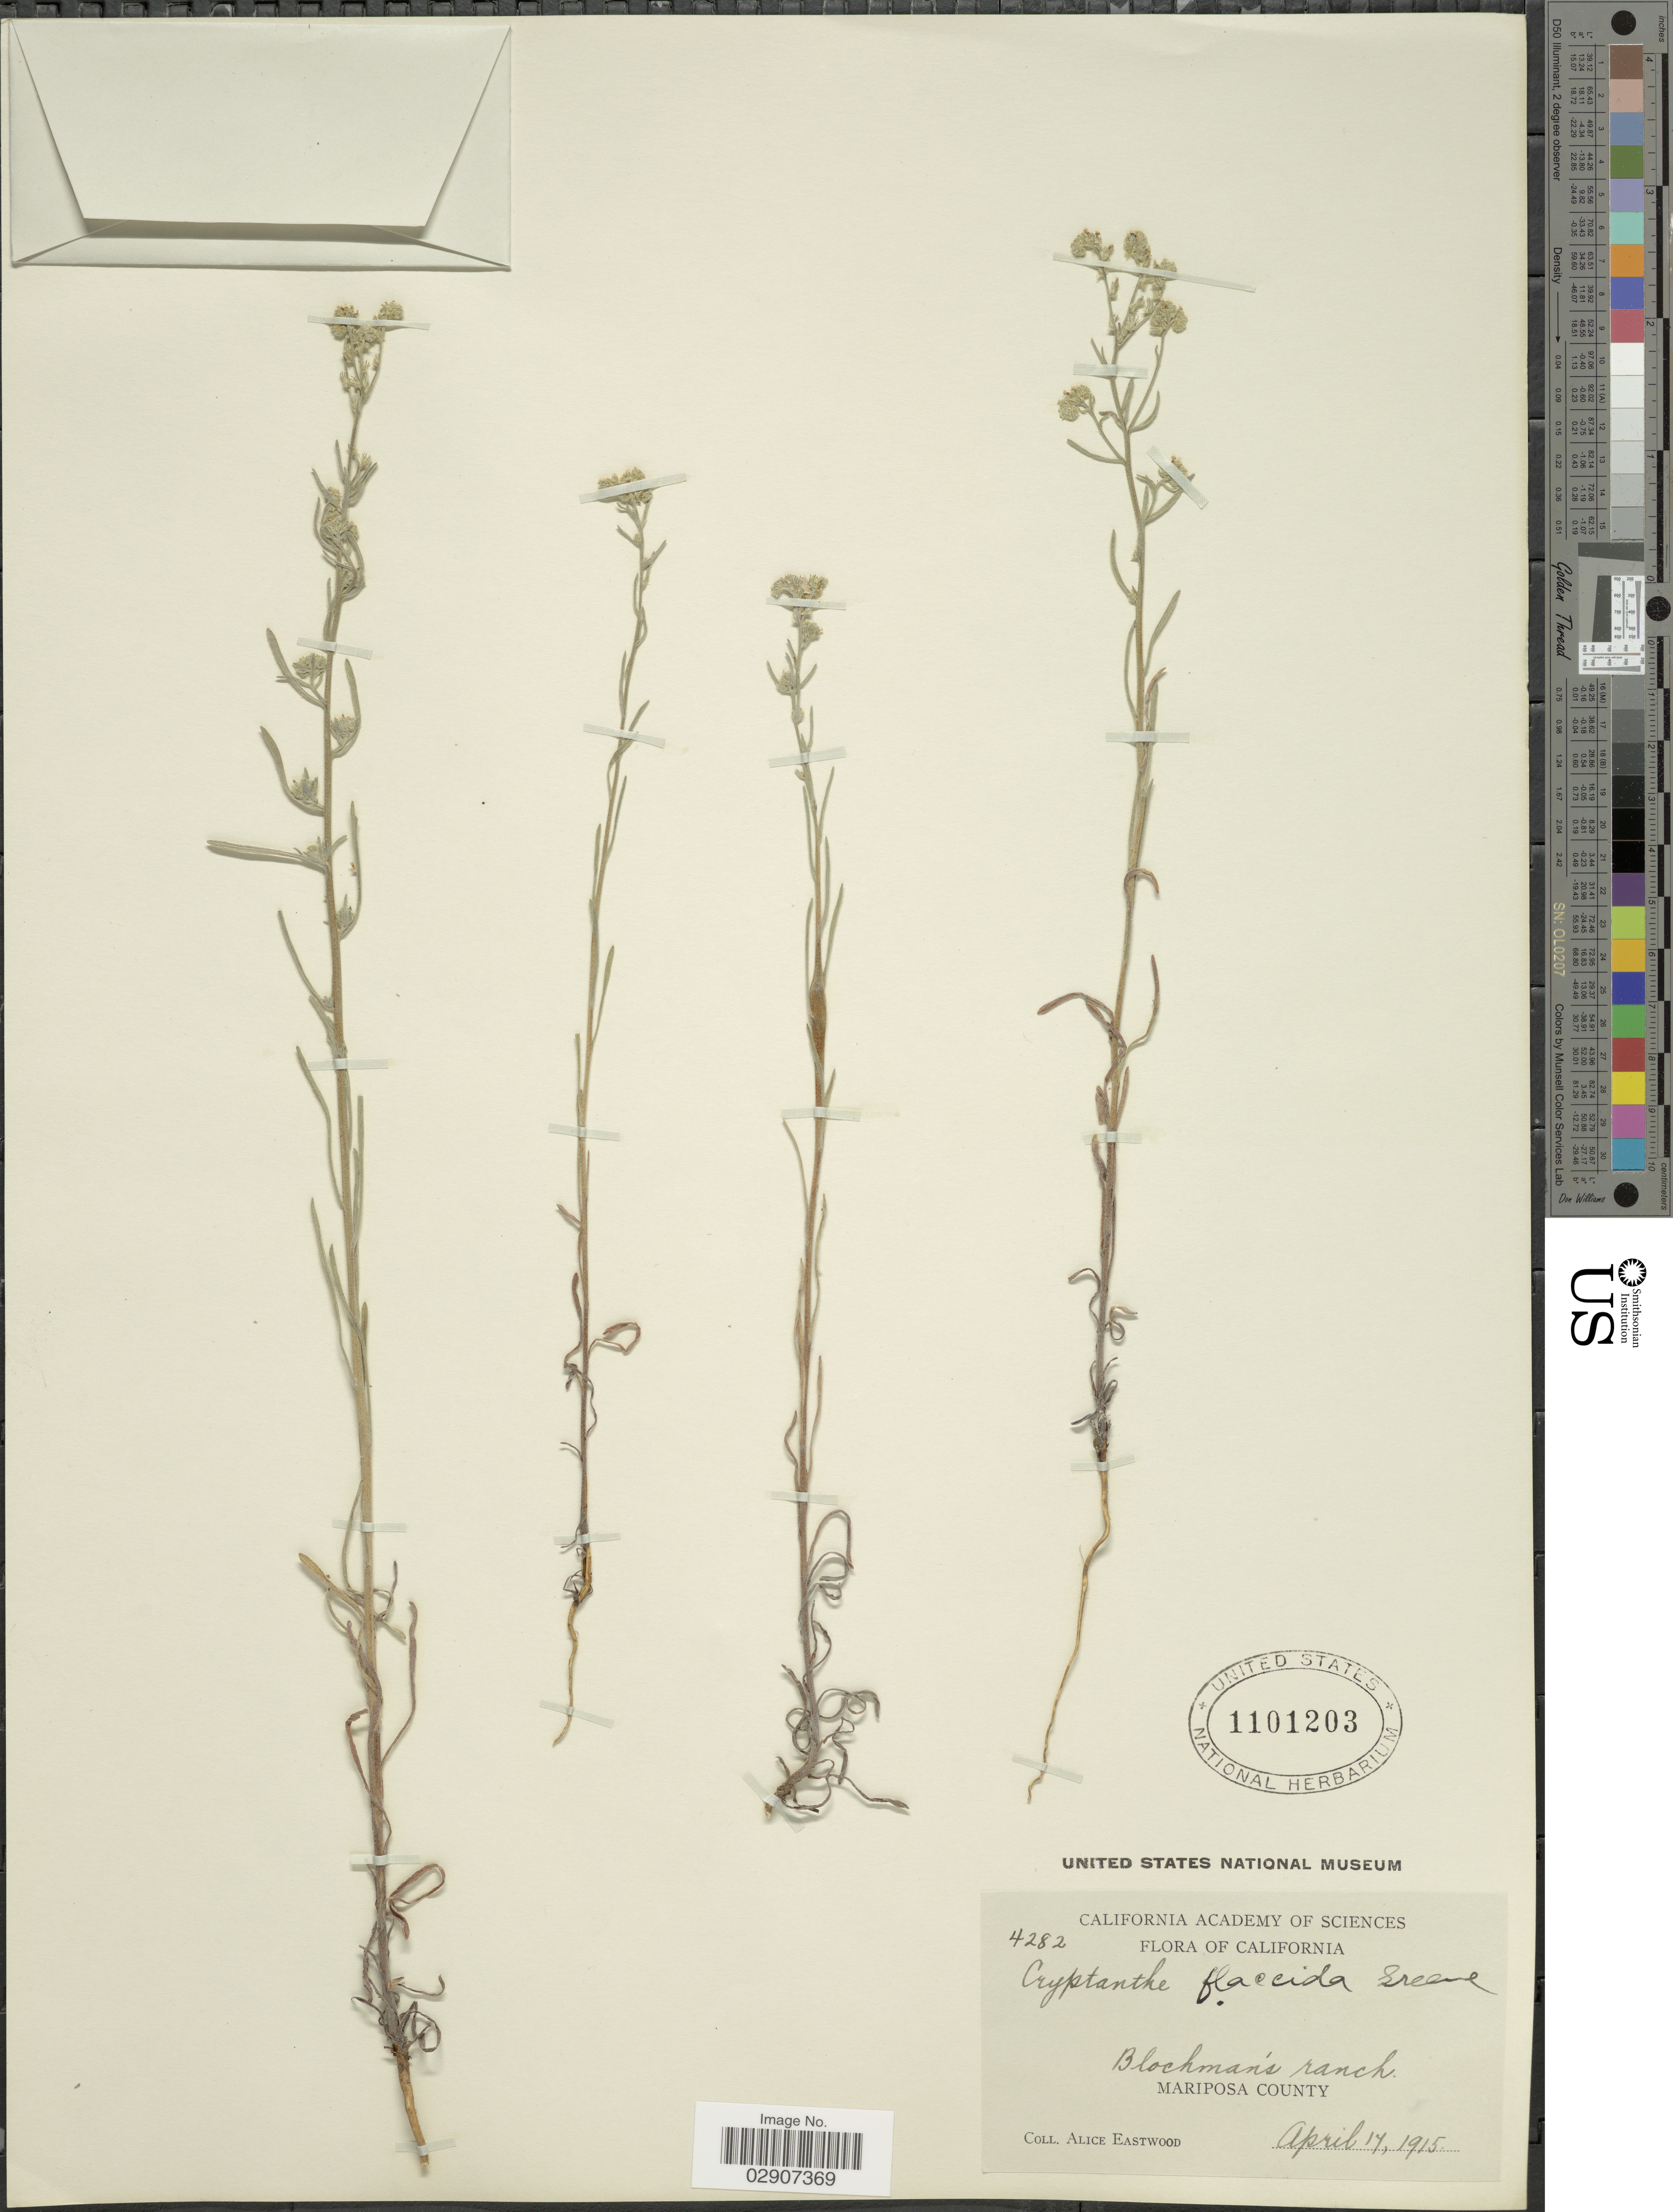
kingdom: Plantae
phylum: Tracheophyta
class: Magnoliopsida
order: Boraginales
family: Boraginaceae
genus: Cryptantha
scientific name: Cryptantha flaccida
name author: (Douglas ex Lehm.) Greene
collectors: A. Eastwood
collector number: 4282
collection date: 1915-04-17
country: United States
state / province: California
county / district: Mariposa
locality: Blochman's ranch, Mariposa County.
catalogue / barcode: US 1101203